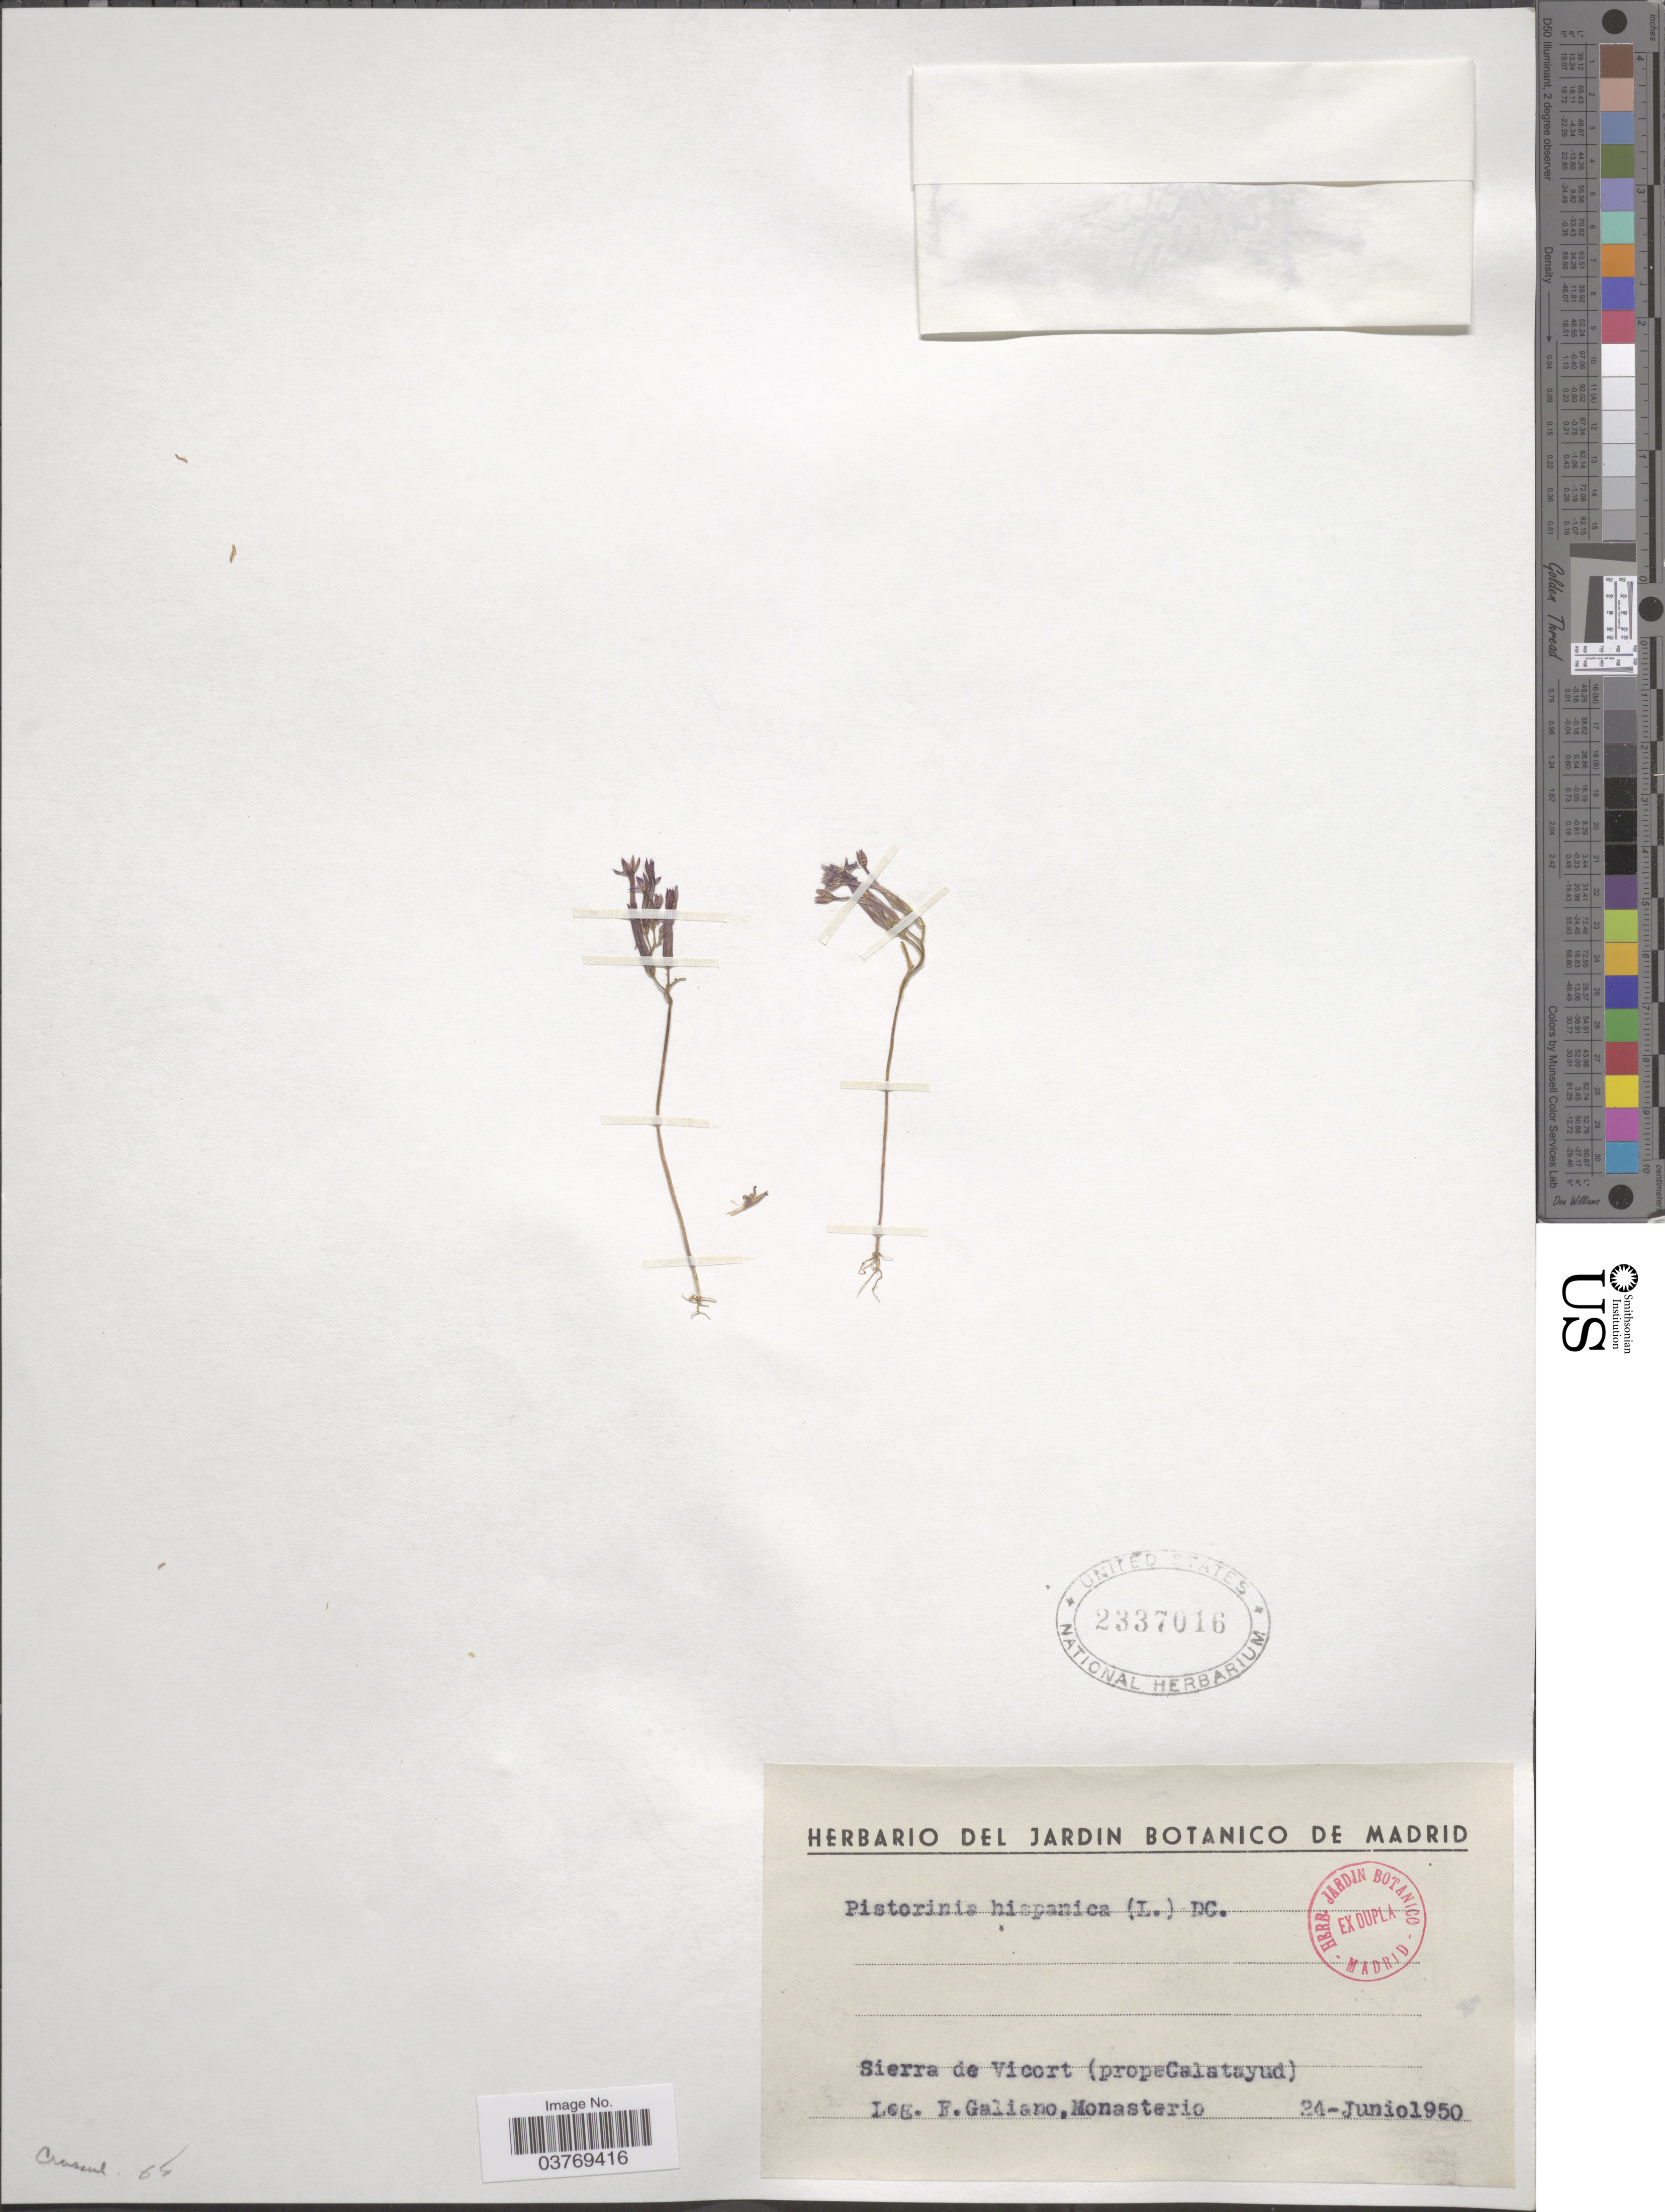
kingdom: Plantae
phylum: Tracheophyta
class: Magnoliopsida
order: Saxifragales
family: Crassulaceae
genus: Pistorinia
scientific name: Pistorinia hispanica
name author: (L.) DC.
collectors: E. F. Galiano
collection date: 1950-06-24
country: Spain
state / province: Aragon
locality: Sierra de Vicort (prope Calatayud).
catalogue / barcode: US 2337016